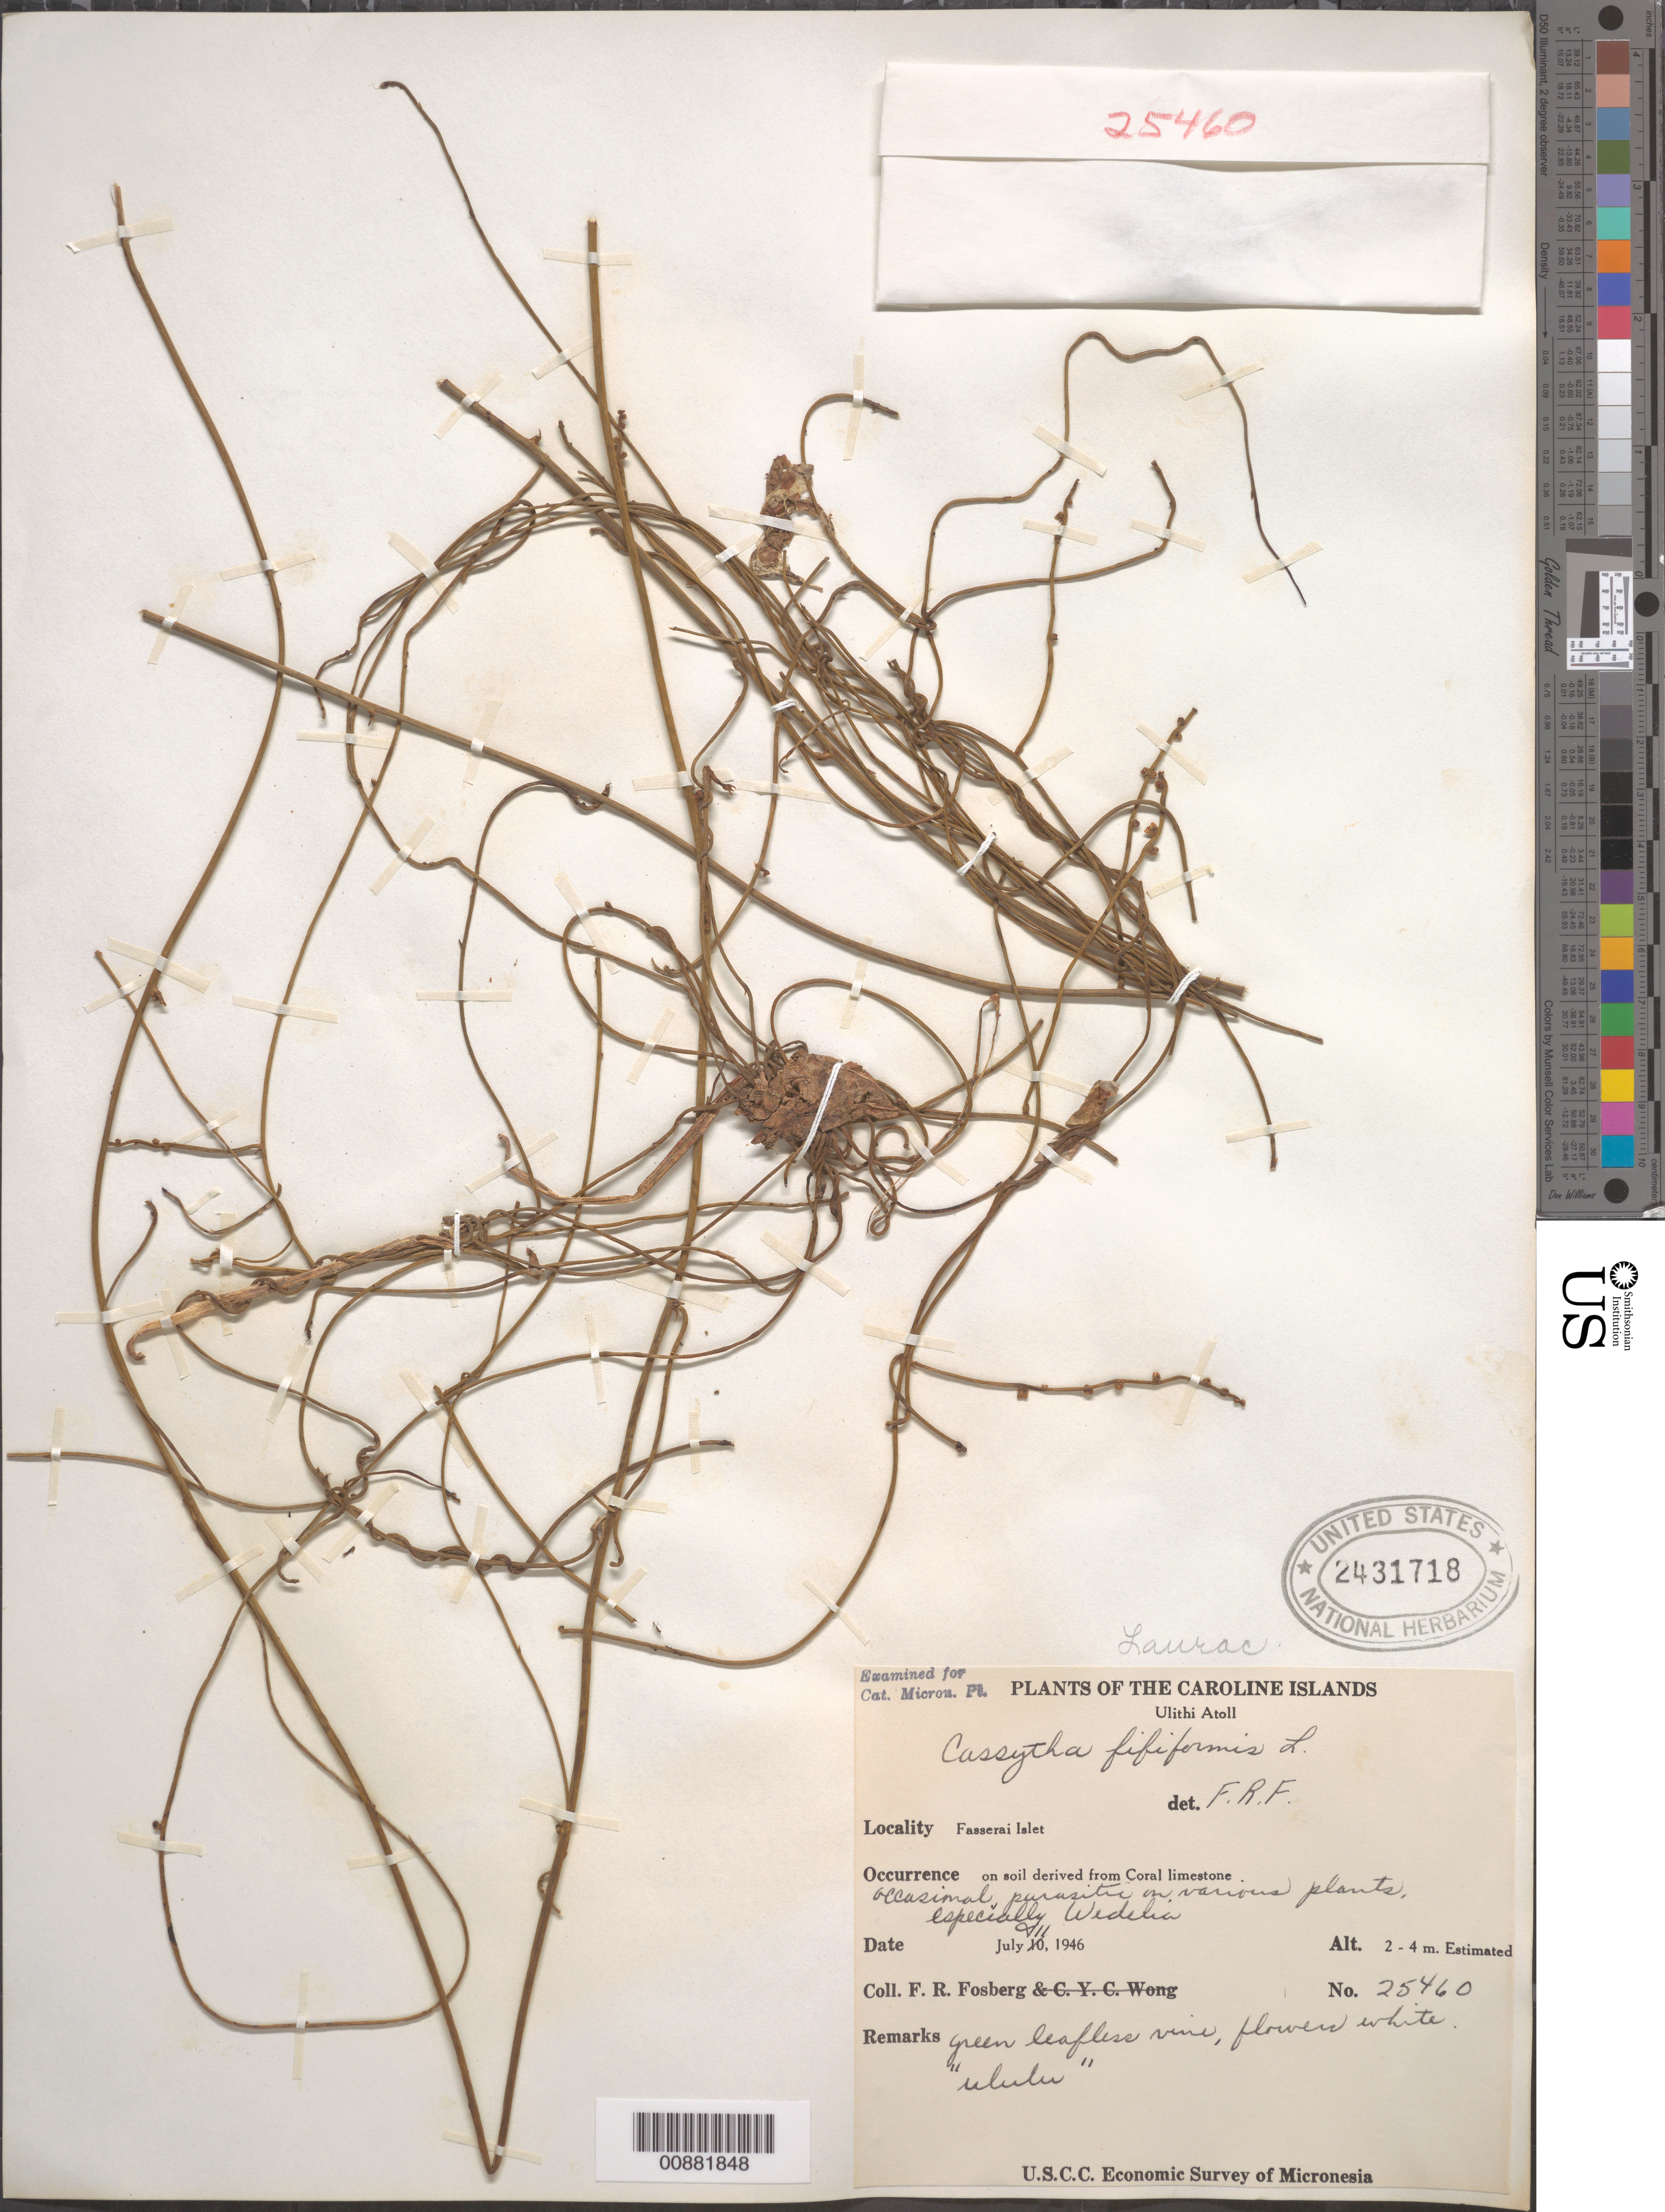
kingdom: Plantae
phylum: Tracheophyta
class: Magnoliopsida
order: Laurales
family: Lauraceae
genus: Cassytha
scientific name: Cassytha filiformis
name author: L.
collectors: F. R. Fosberg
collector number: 25460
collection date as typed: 10 Jul 1946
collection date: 1946-07-10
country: Micronesia, Federated States of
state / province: Yap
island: Ulithi Atoll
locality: Fasserai Lslet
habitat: parasite on various plants espeically Wedelia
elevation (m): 2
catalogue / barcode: US 2431718